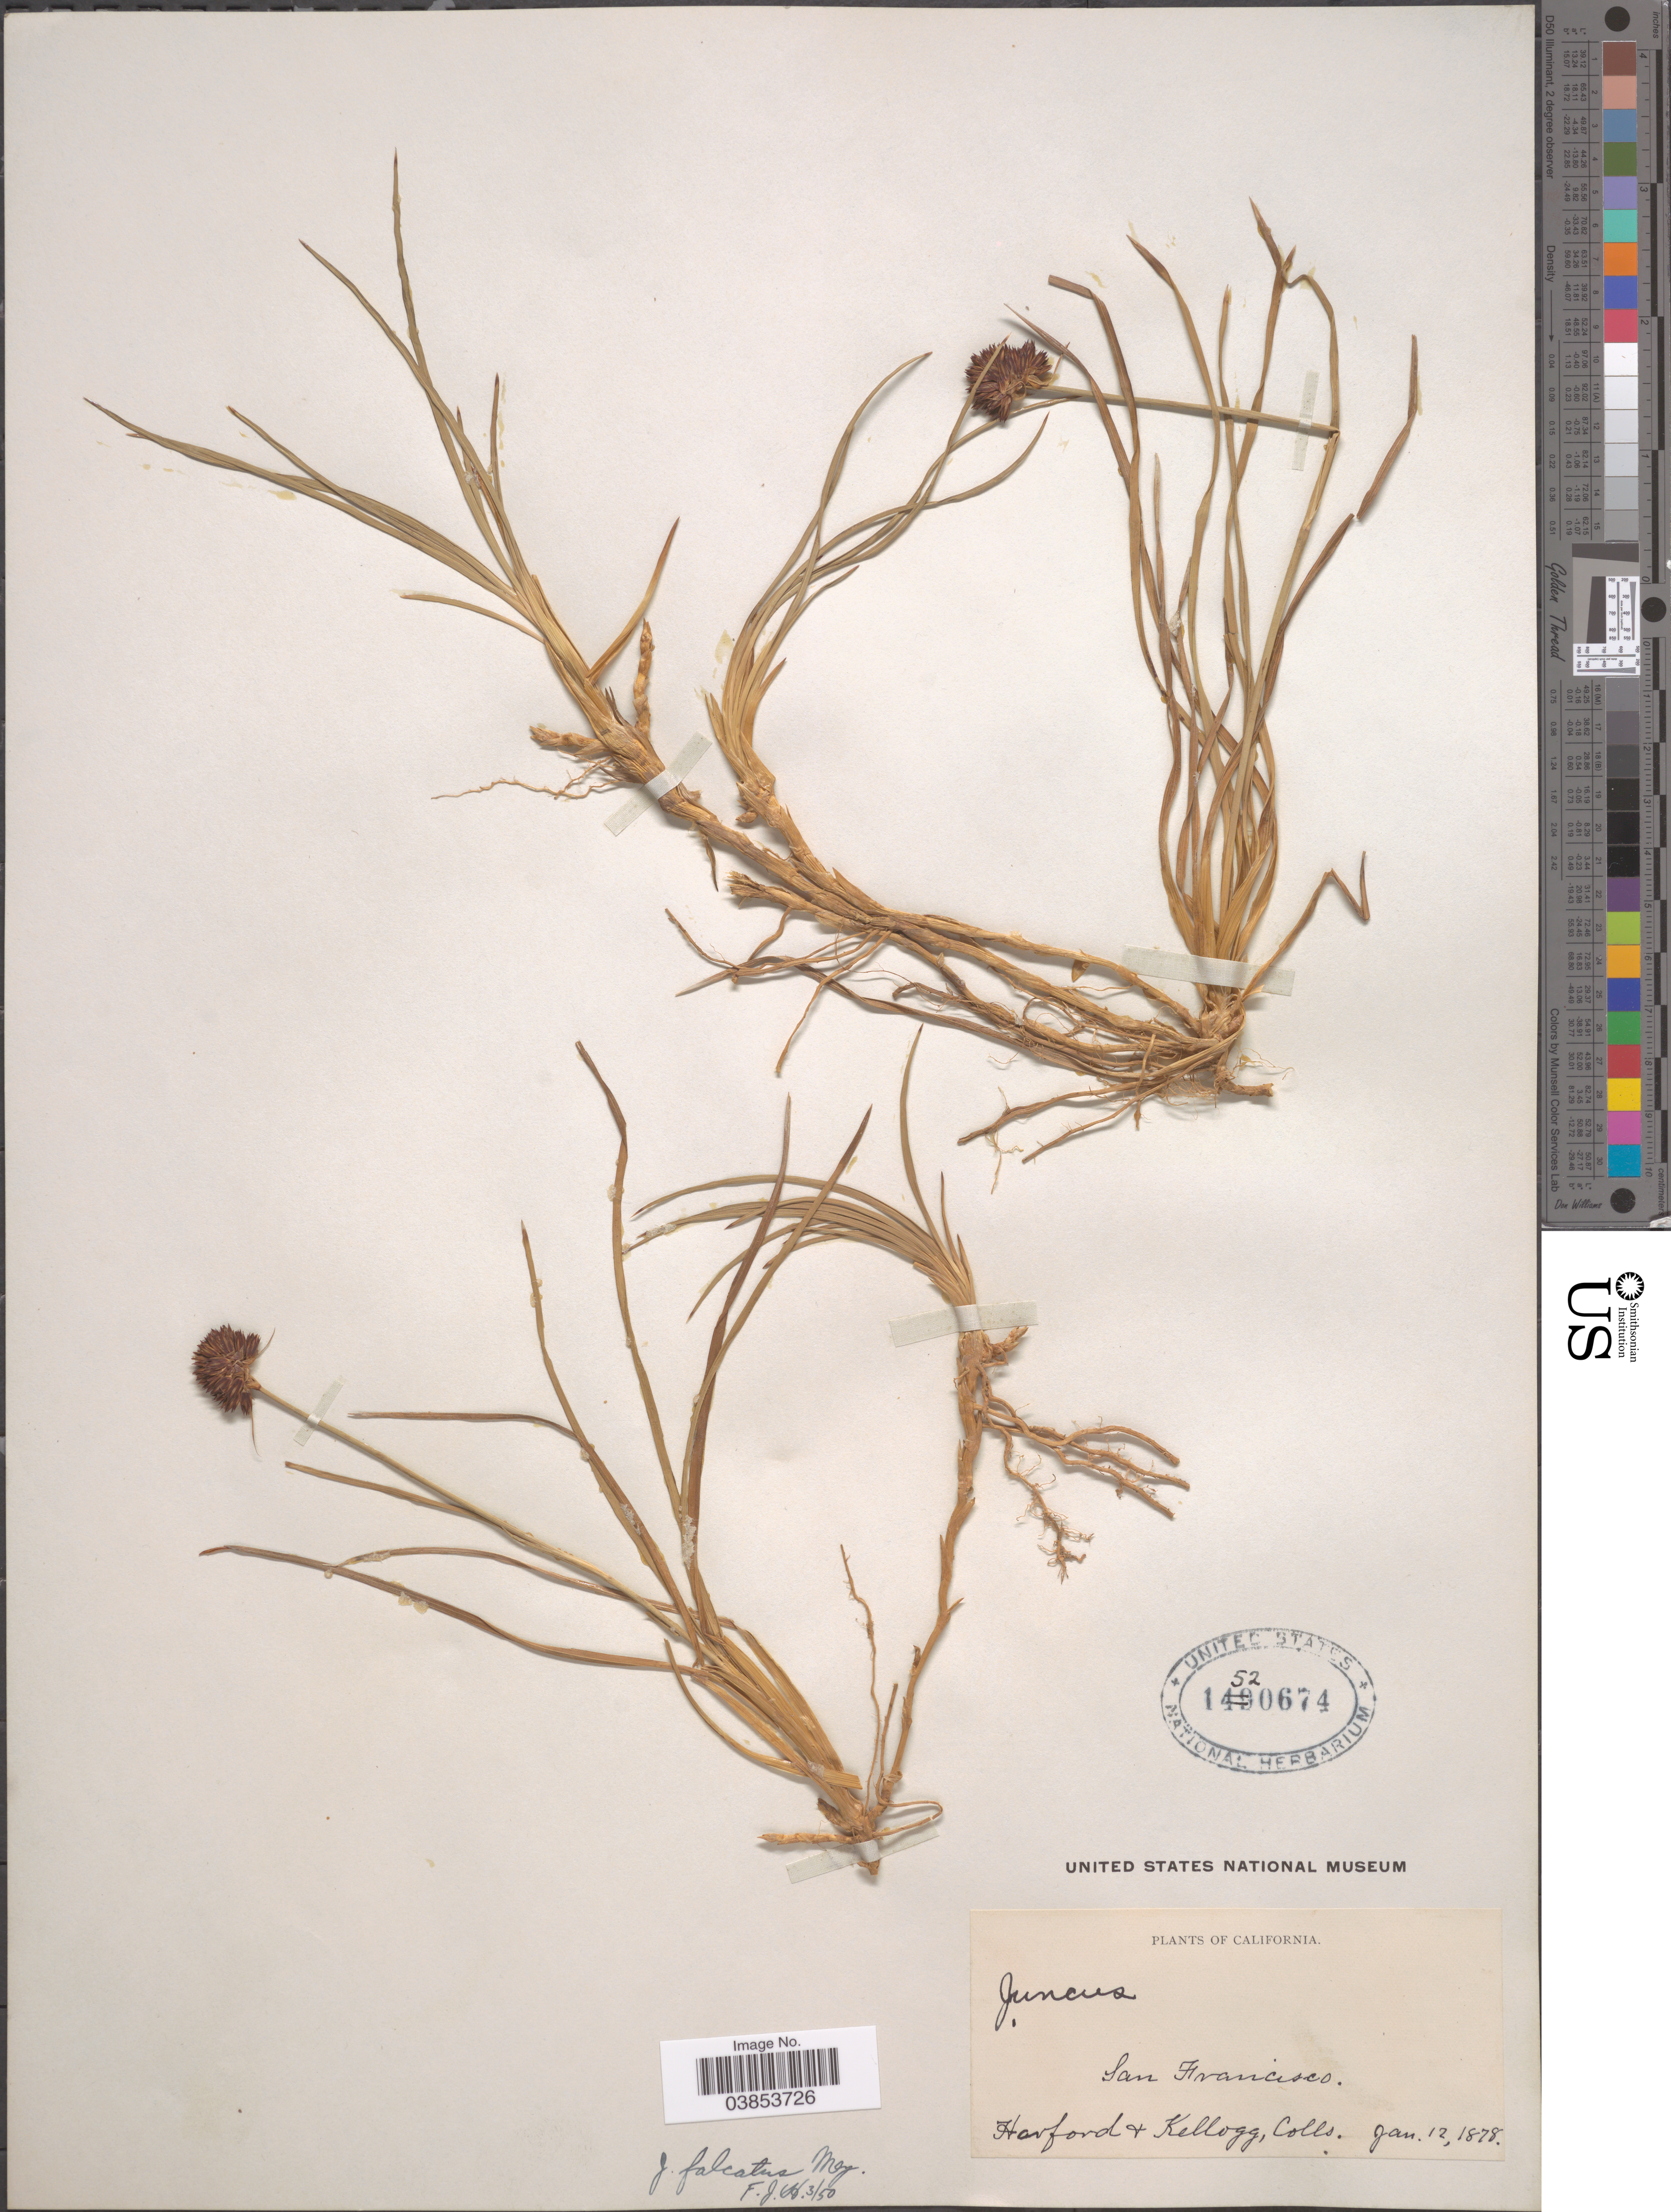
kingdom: Plantae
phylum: Tracheophyta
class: Liliopsida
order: Poales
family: Juncaceae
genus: Juncus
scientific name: Juncus falcatus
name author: E. Mey.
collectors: Harford & -- Kellogg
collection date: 1878-01-12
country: United States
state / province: California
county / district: San Francisco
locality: San Francisco.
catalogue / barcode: US 1520674